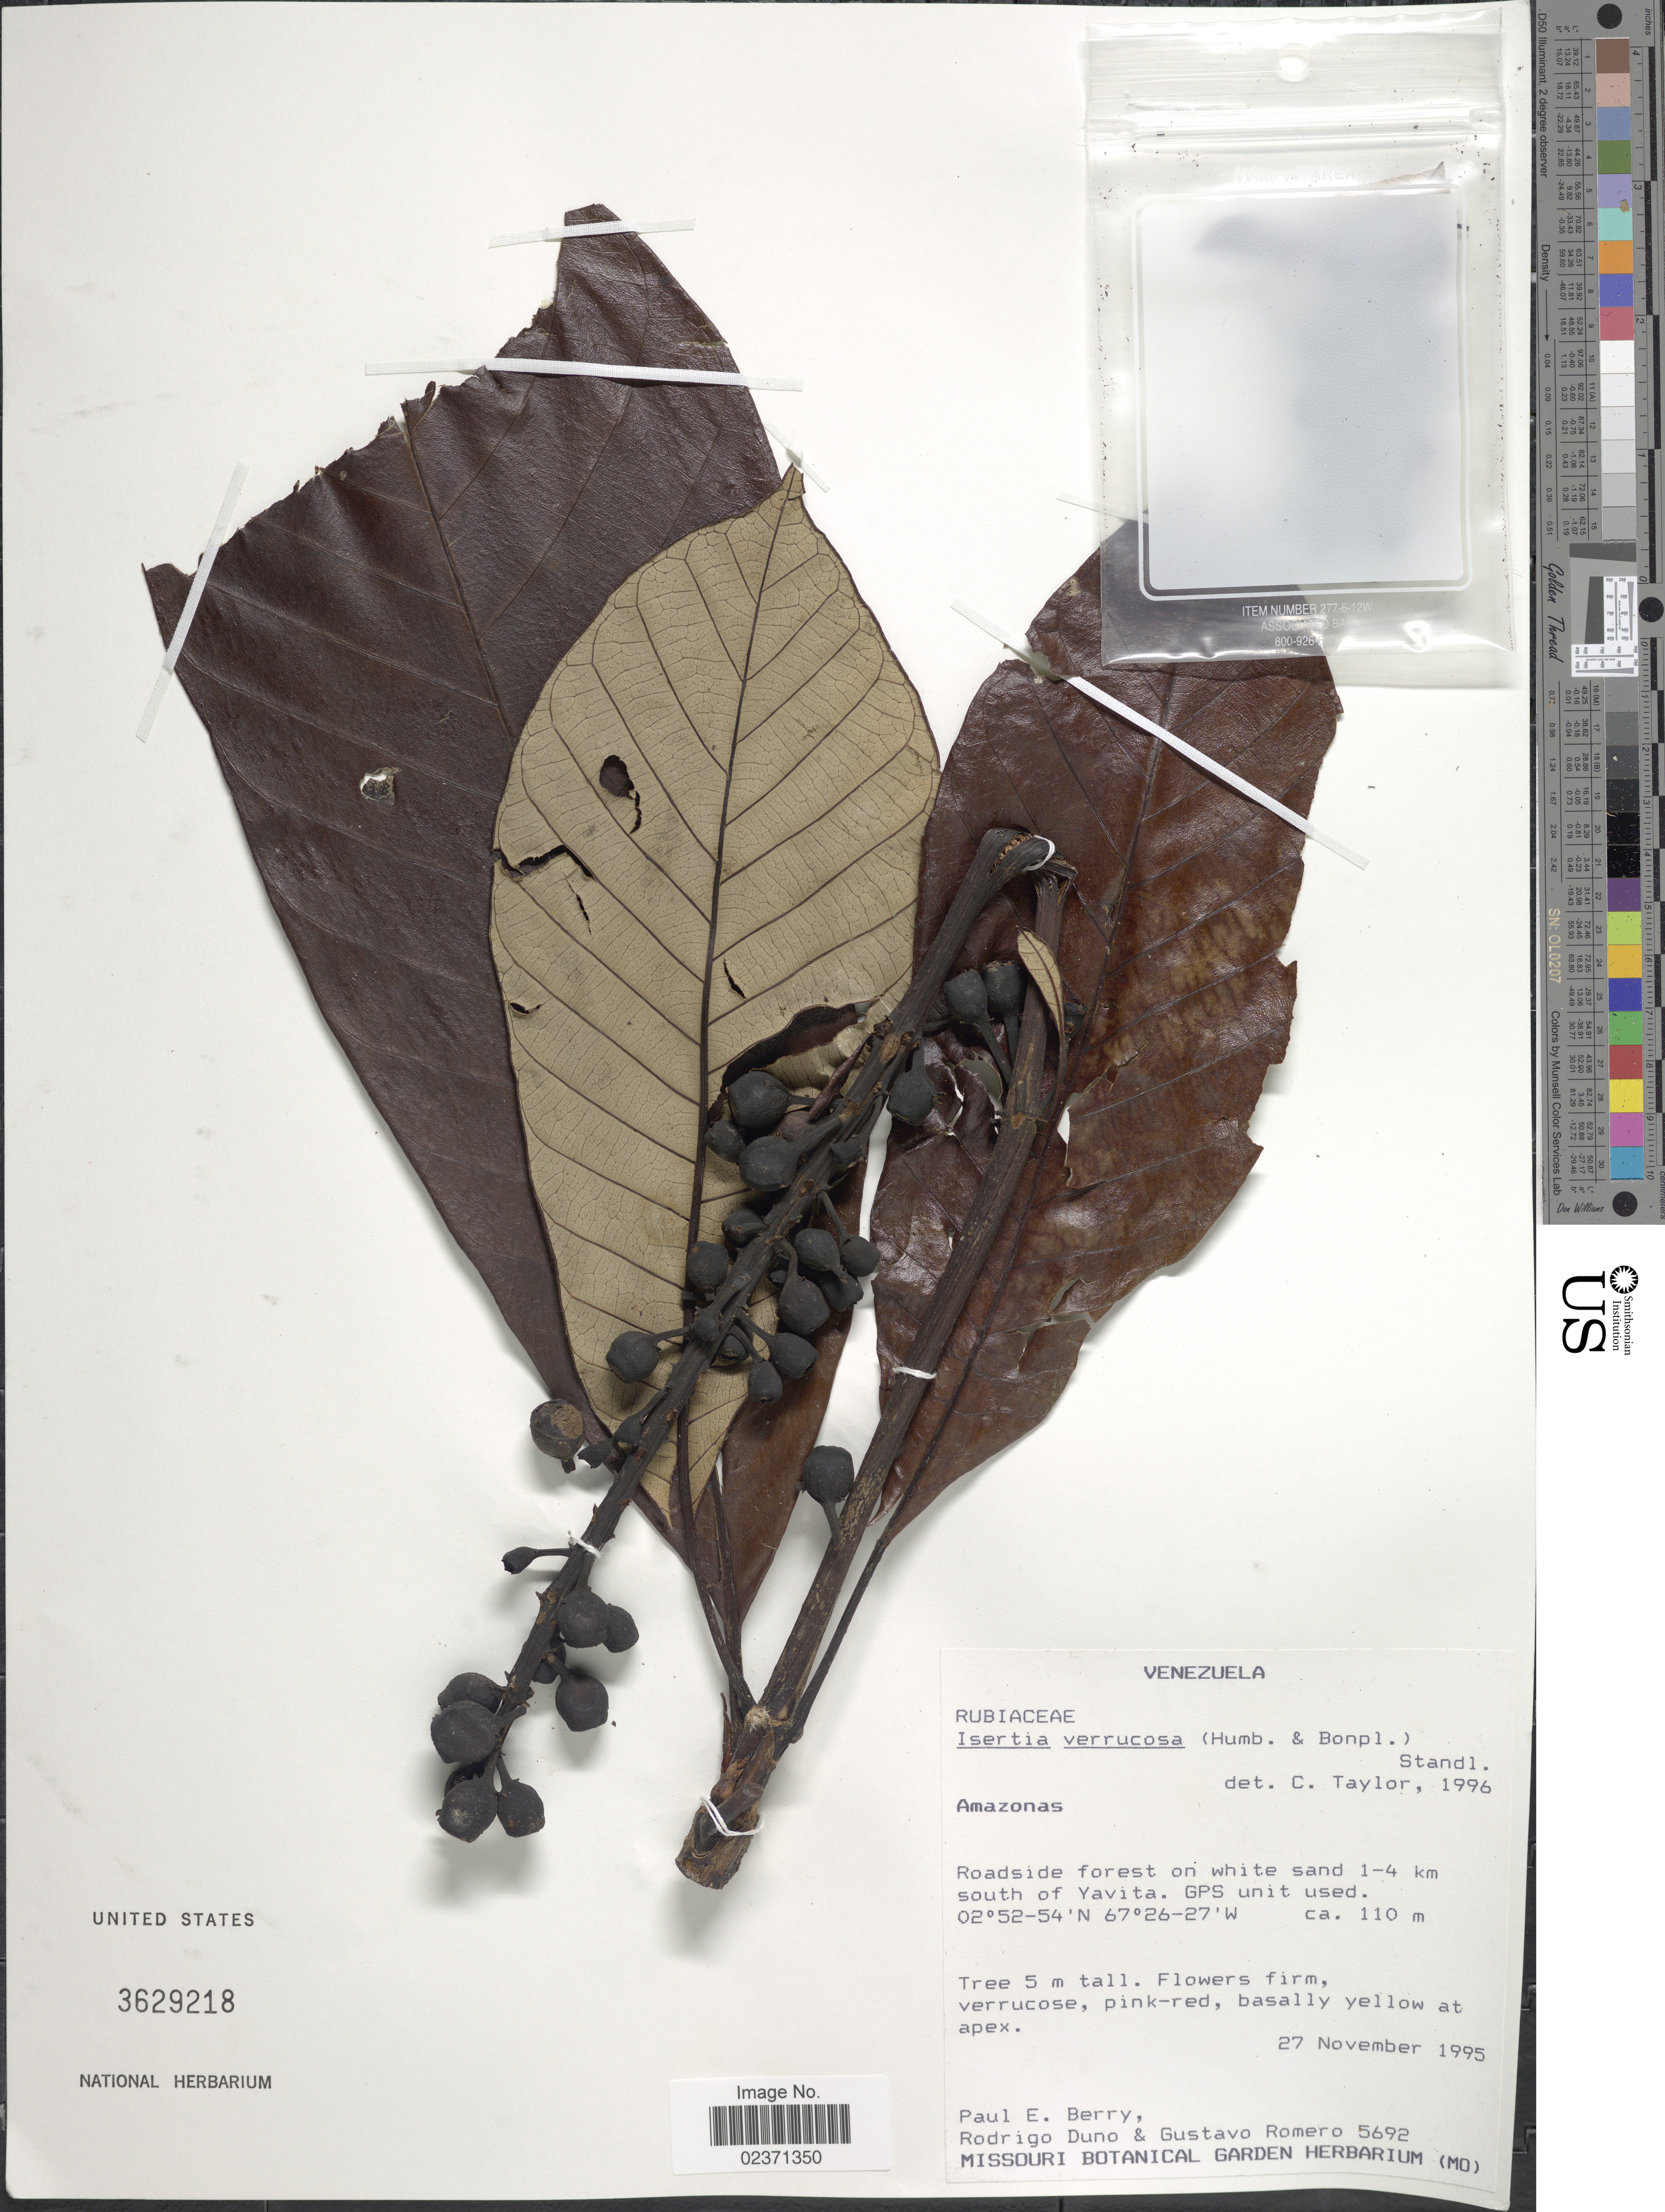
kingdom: Plantae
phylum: Tracheophyta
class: Magnoliopsida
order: Gentianales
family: Rubiaceae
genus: Isertia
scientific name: Isertia verrucosa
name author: (Humb. & Bonpl.) Standl.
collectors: P. E. Berry, R. Duno de Stefano & G. Romero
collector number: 5692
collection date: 1995-11-27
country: Venezuela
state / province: Amazonas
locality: Roadside forest on white sand 1- 4 km south of Yavita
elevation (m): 110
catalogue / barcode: US 3629218